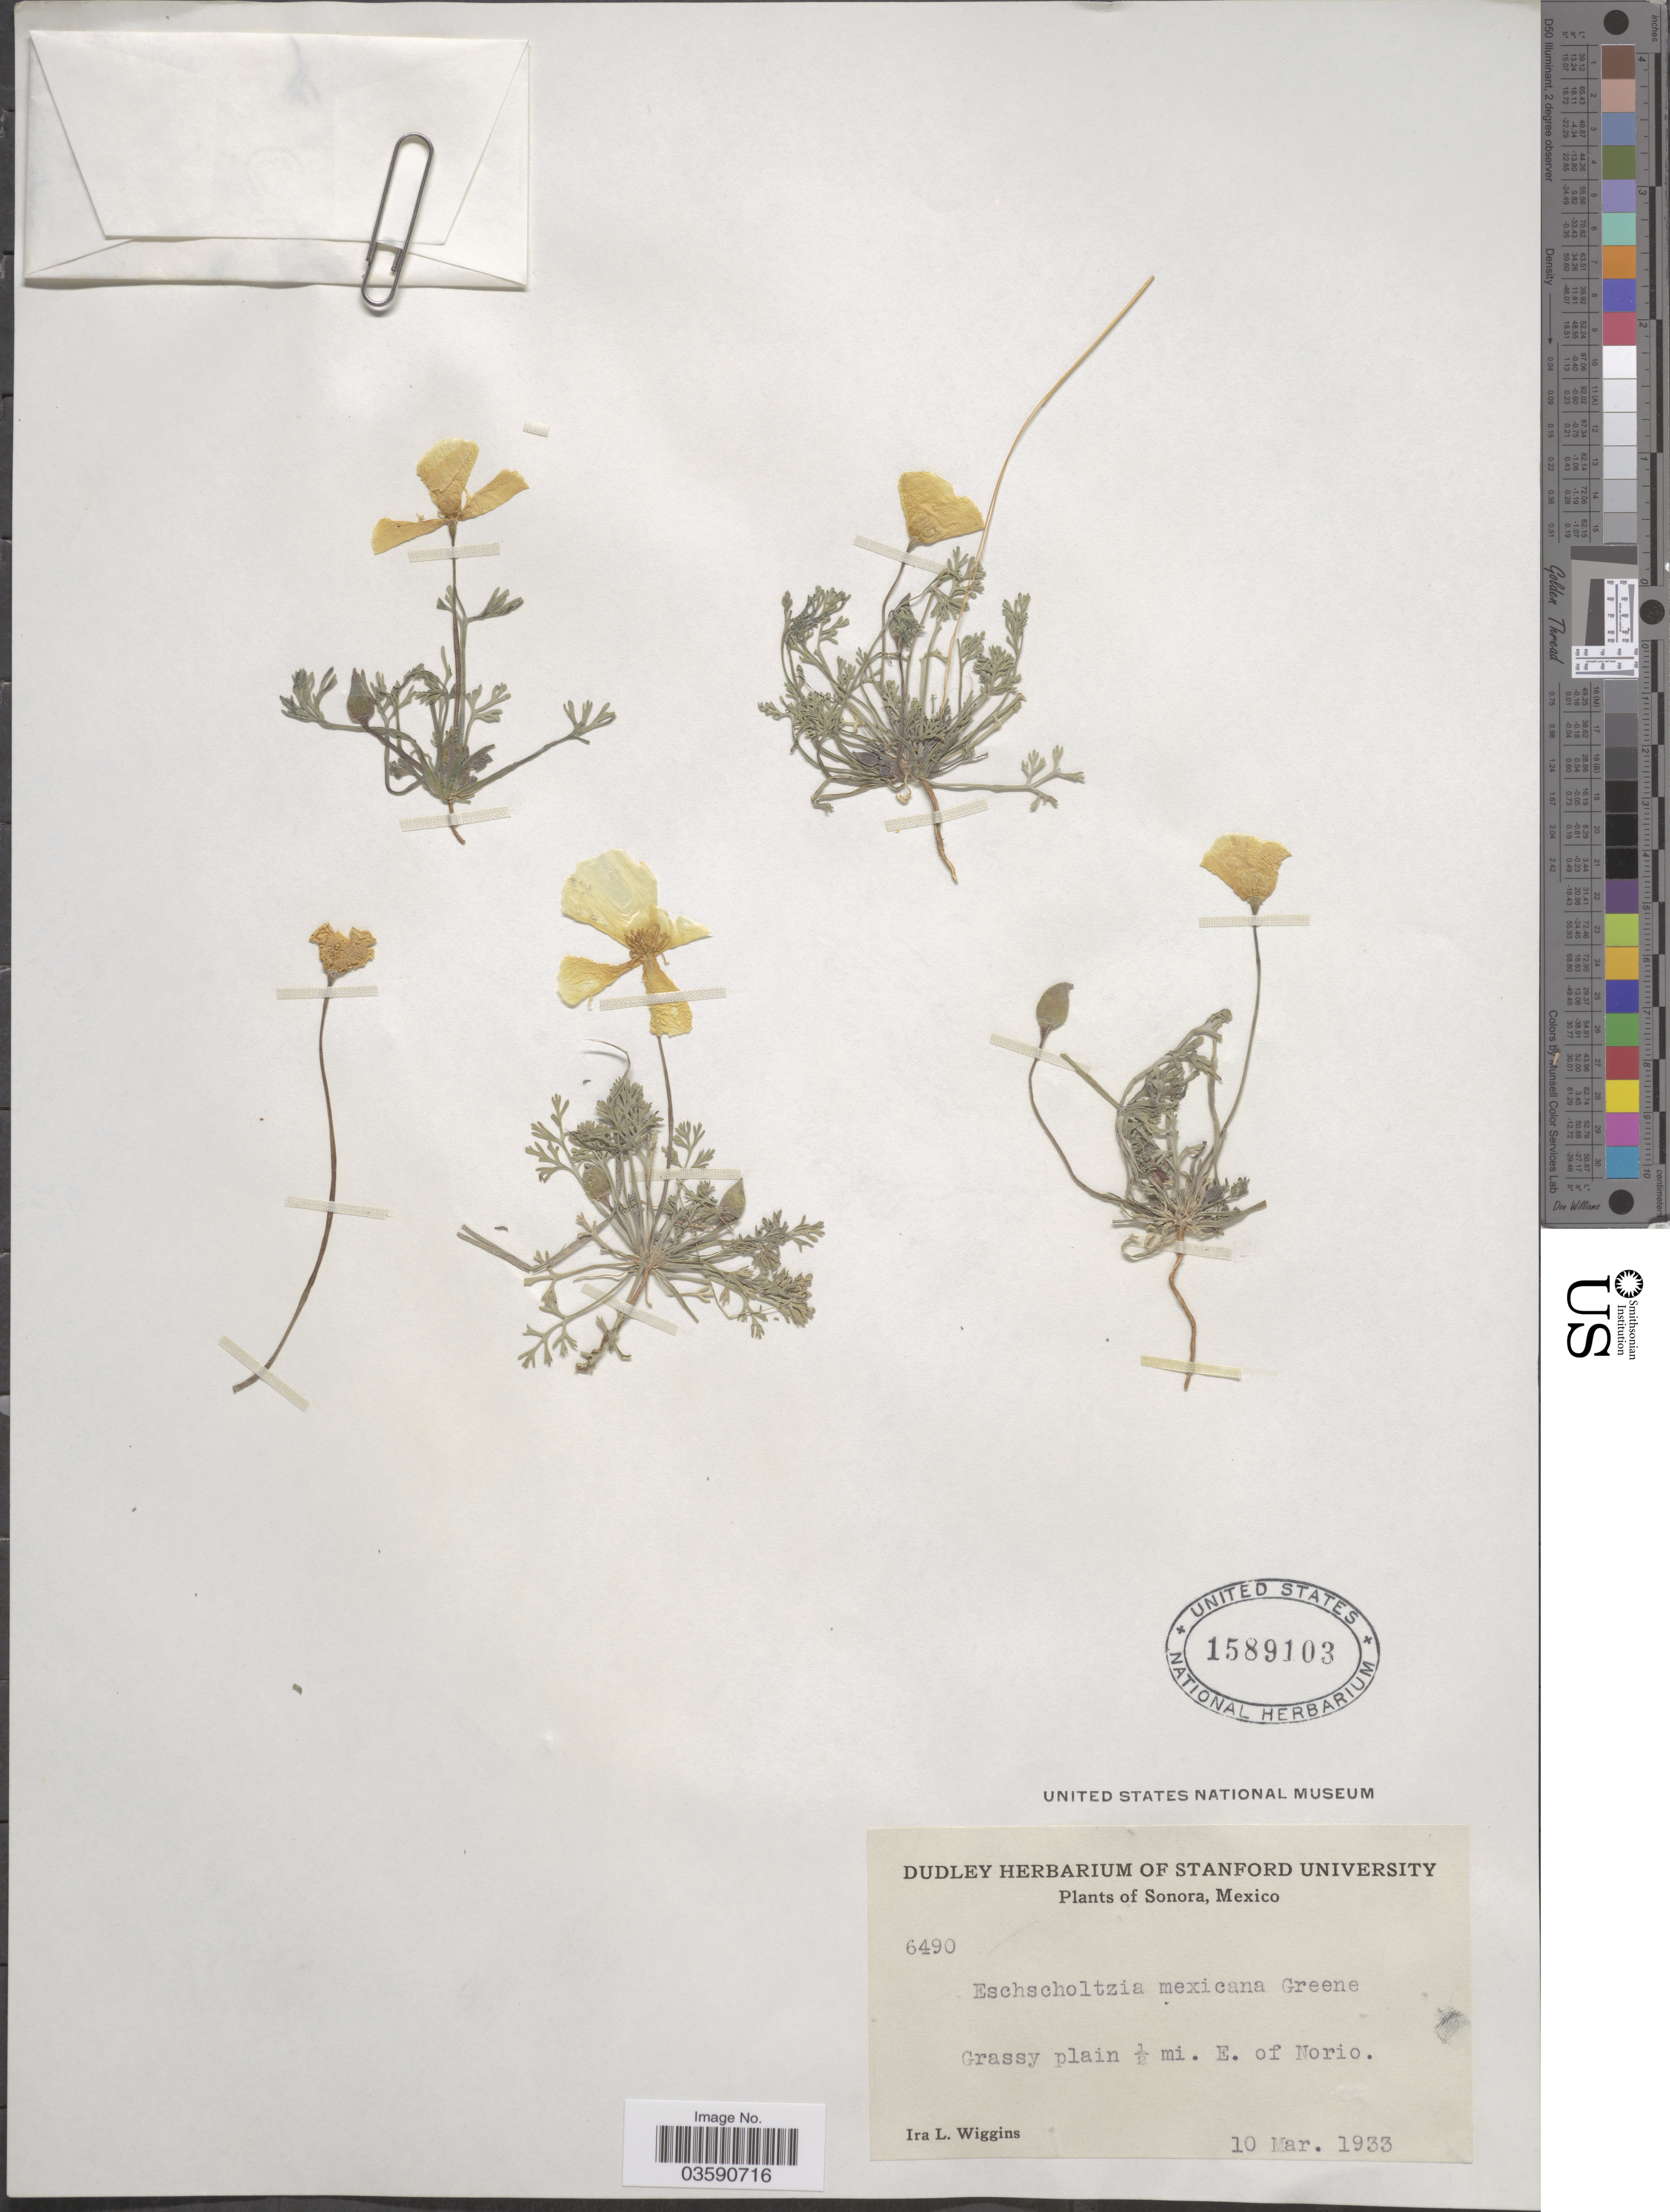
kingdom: Plantae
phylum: Tracheophyta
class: Magnoliopsida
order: Ranunculales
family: Papaveraceae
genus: Eschscholzia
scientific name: Eschscholzia mexicana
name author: Greene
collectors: I. L. Wiggins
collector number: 6490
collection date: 1933-03-10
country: Mexico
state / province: Sonora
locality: Grassy plain ½ mi. E. of Norio.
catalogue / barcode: US 1589103